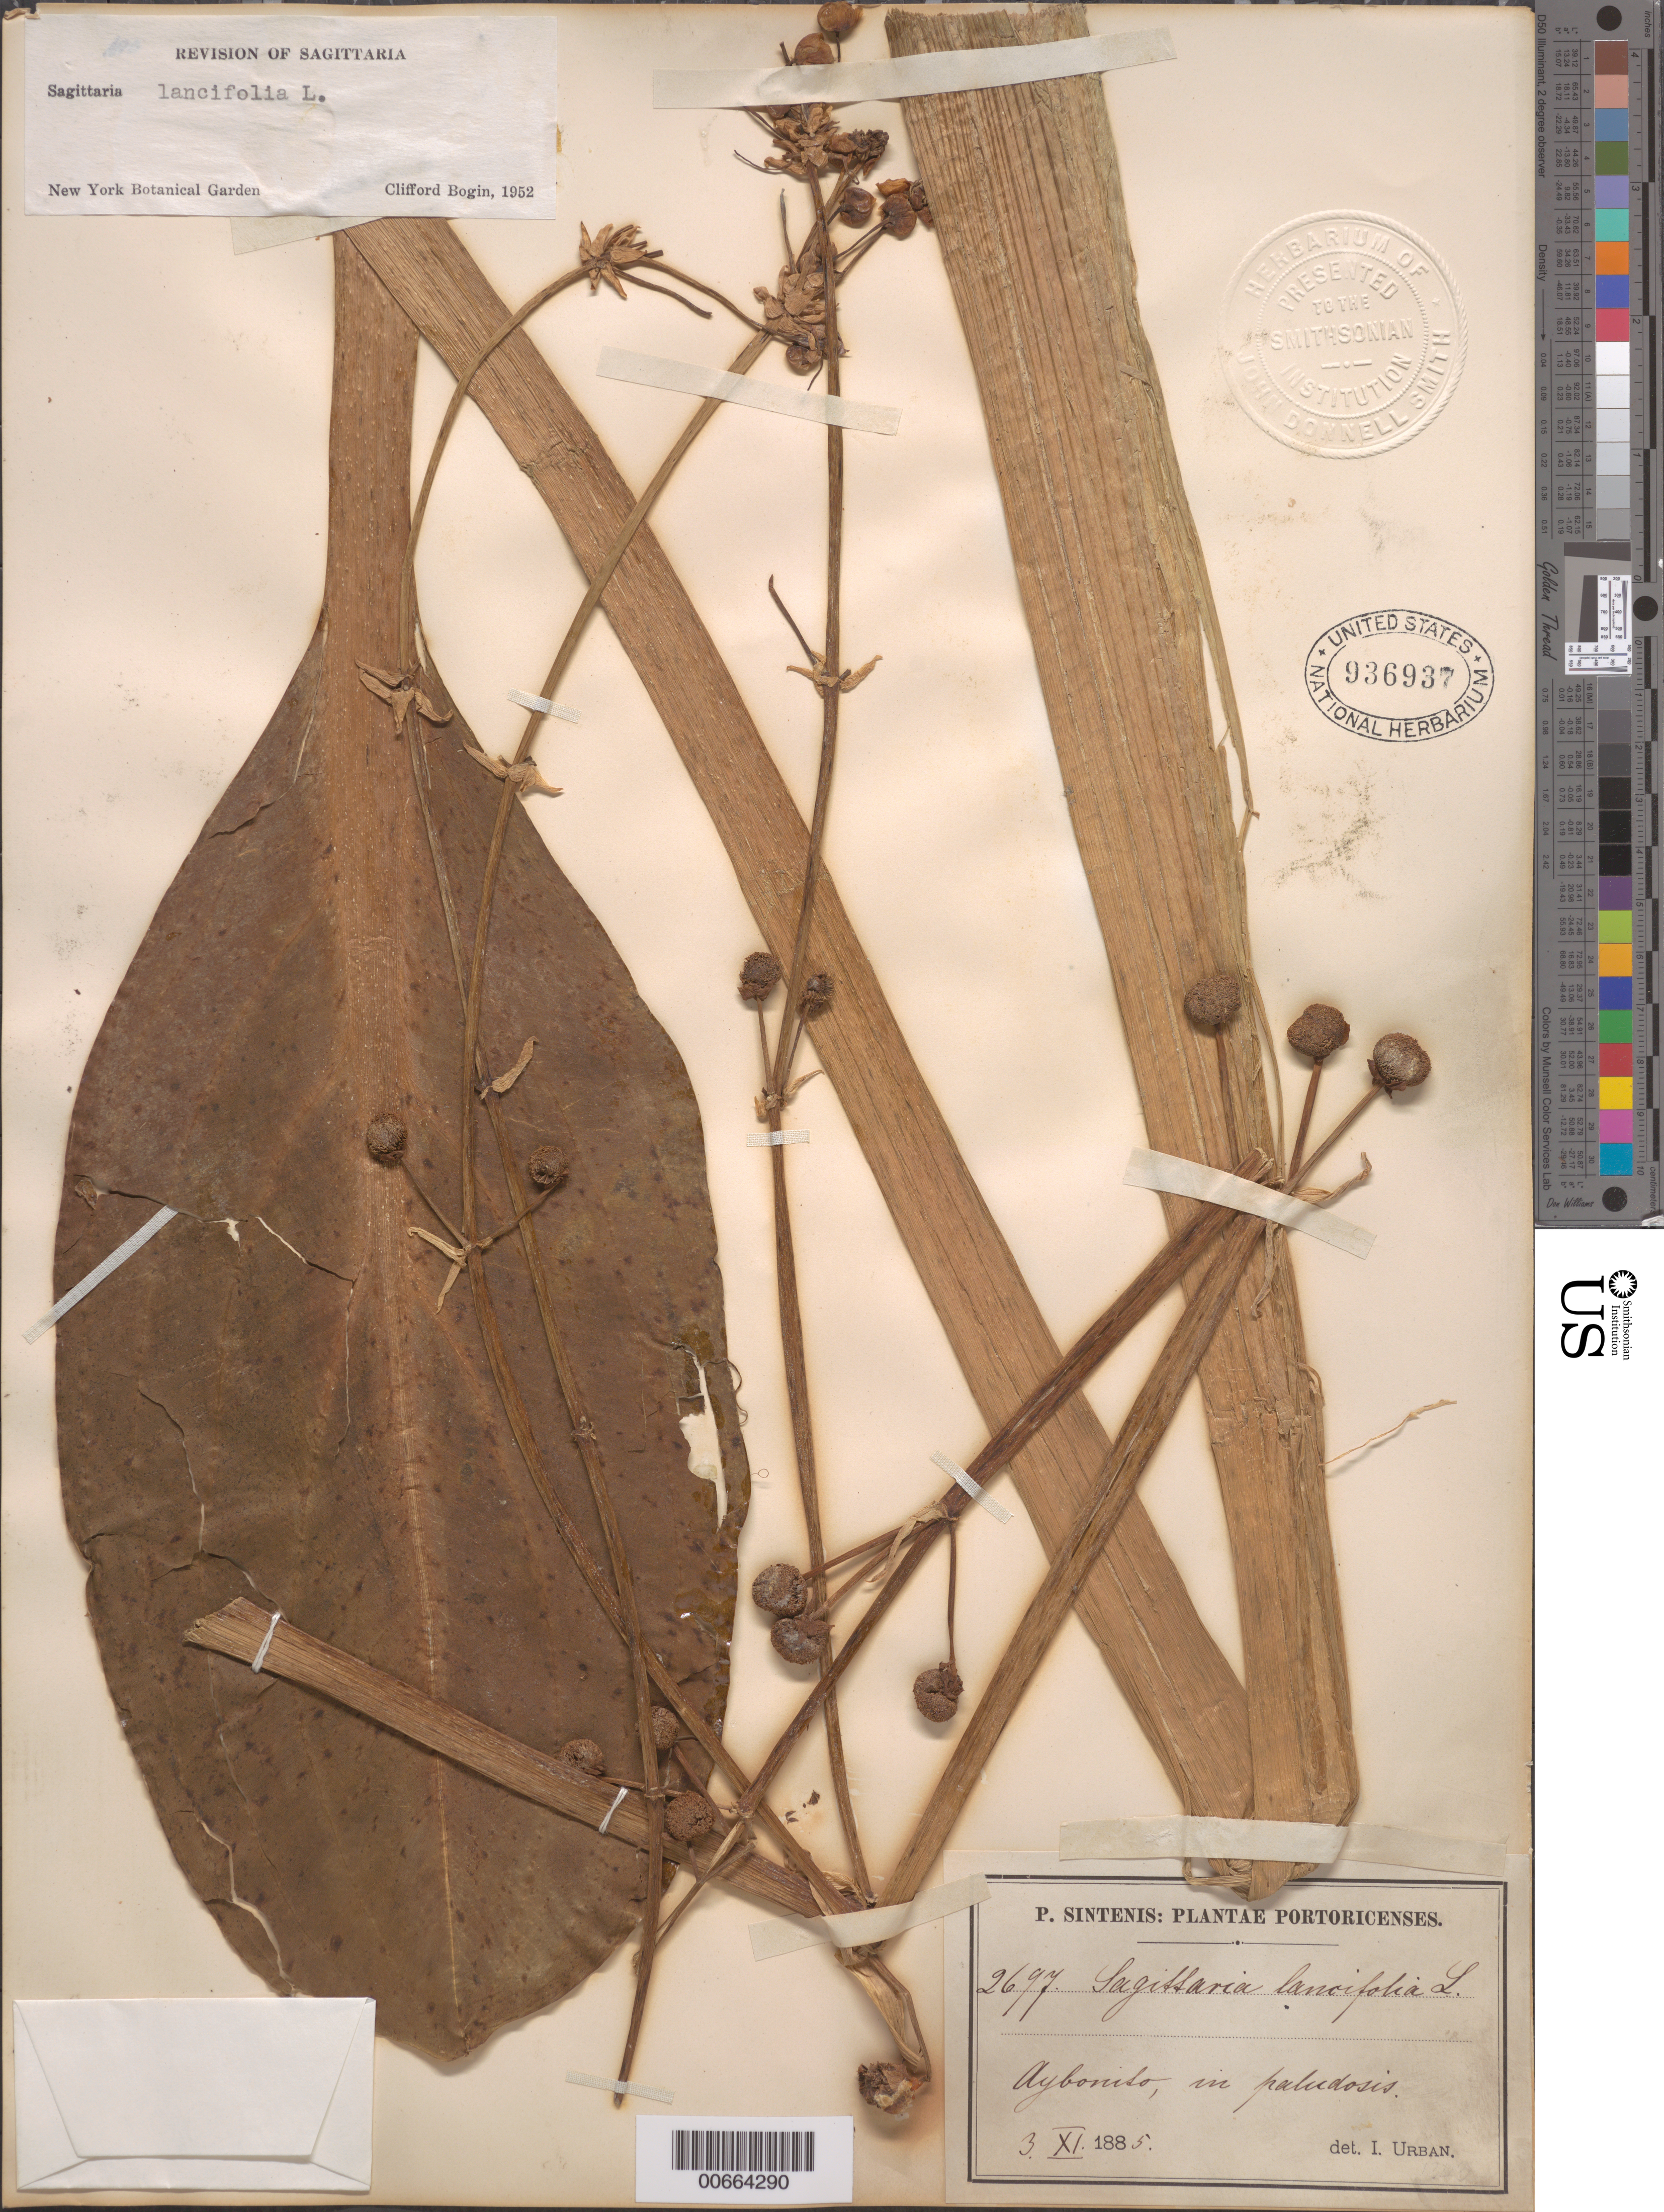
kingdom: Plantae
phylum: Tracheophyta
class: Liliopsida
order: Alismatales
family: Alismataceae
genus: Sagittaria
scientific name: Sagittaria lancifolia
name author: L.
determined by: Urban, Ignatz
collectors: P. Sintenis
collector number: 2697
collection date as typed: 03 Jun 1885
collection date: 1885-06-03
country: Puerto Rico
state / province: Abonito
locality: Aibonito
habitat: In paludosis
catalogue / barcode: US 936937